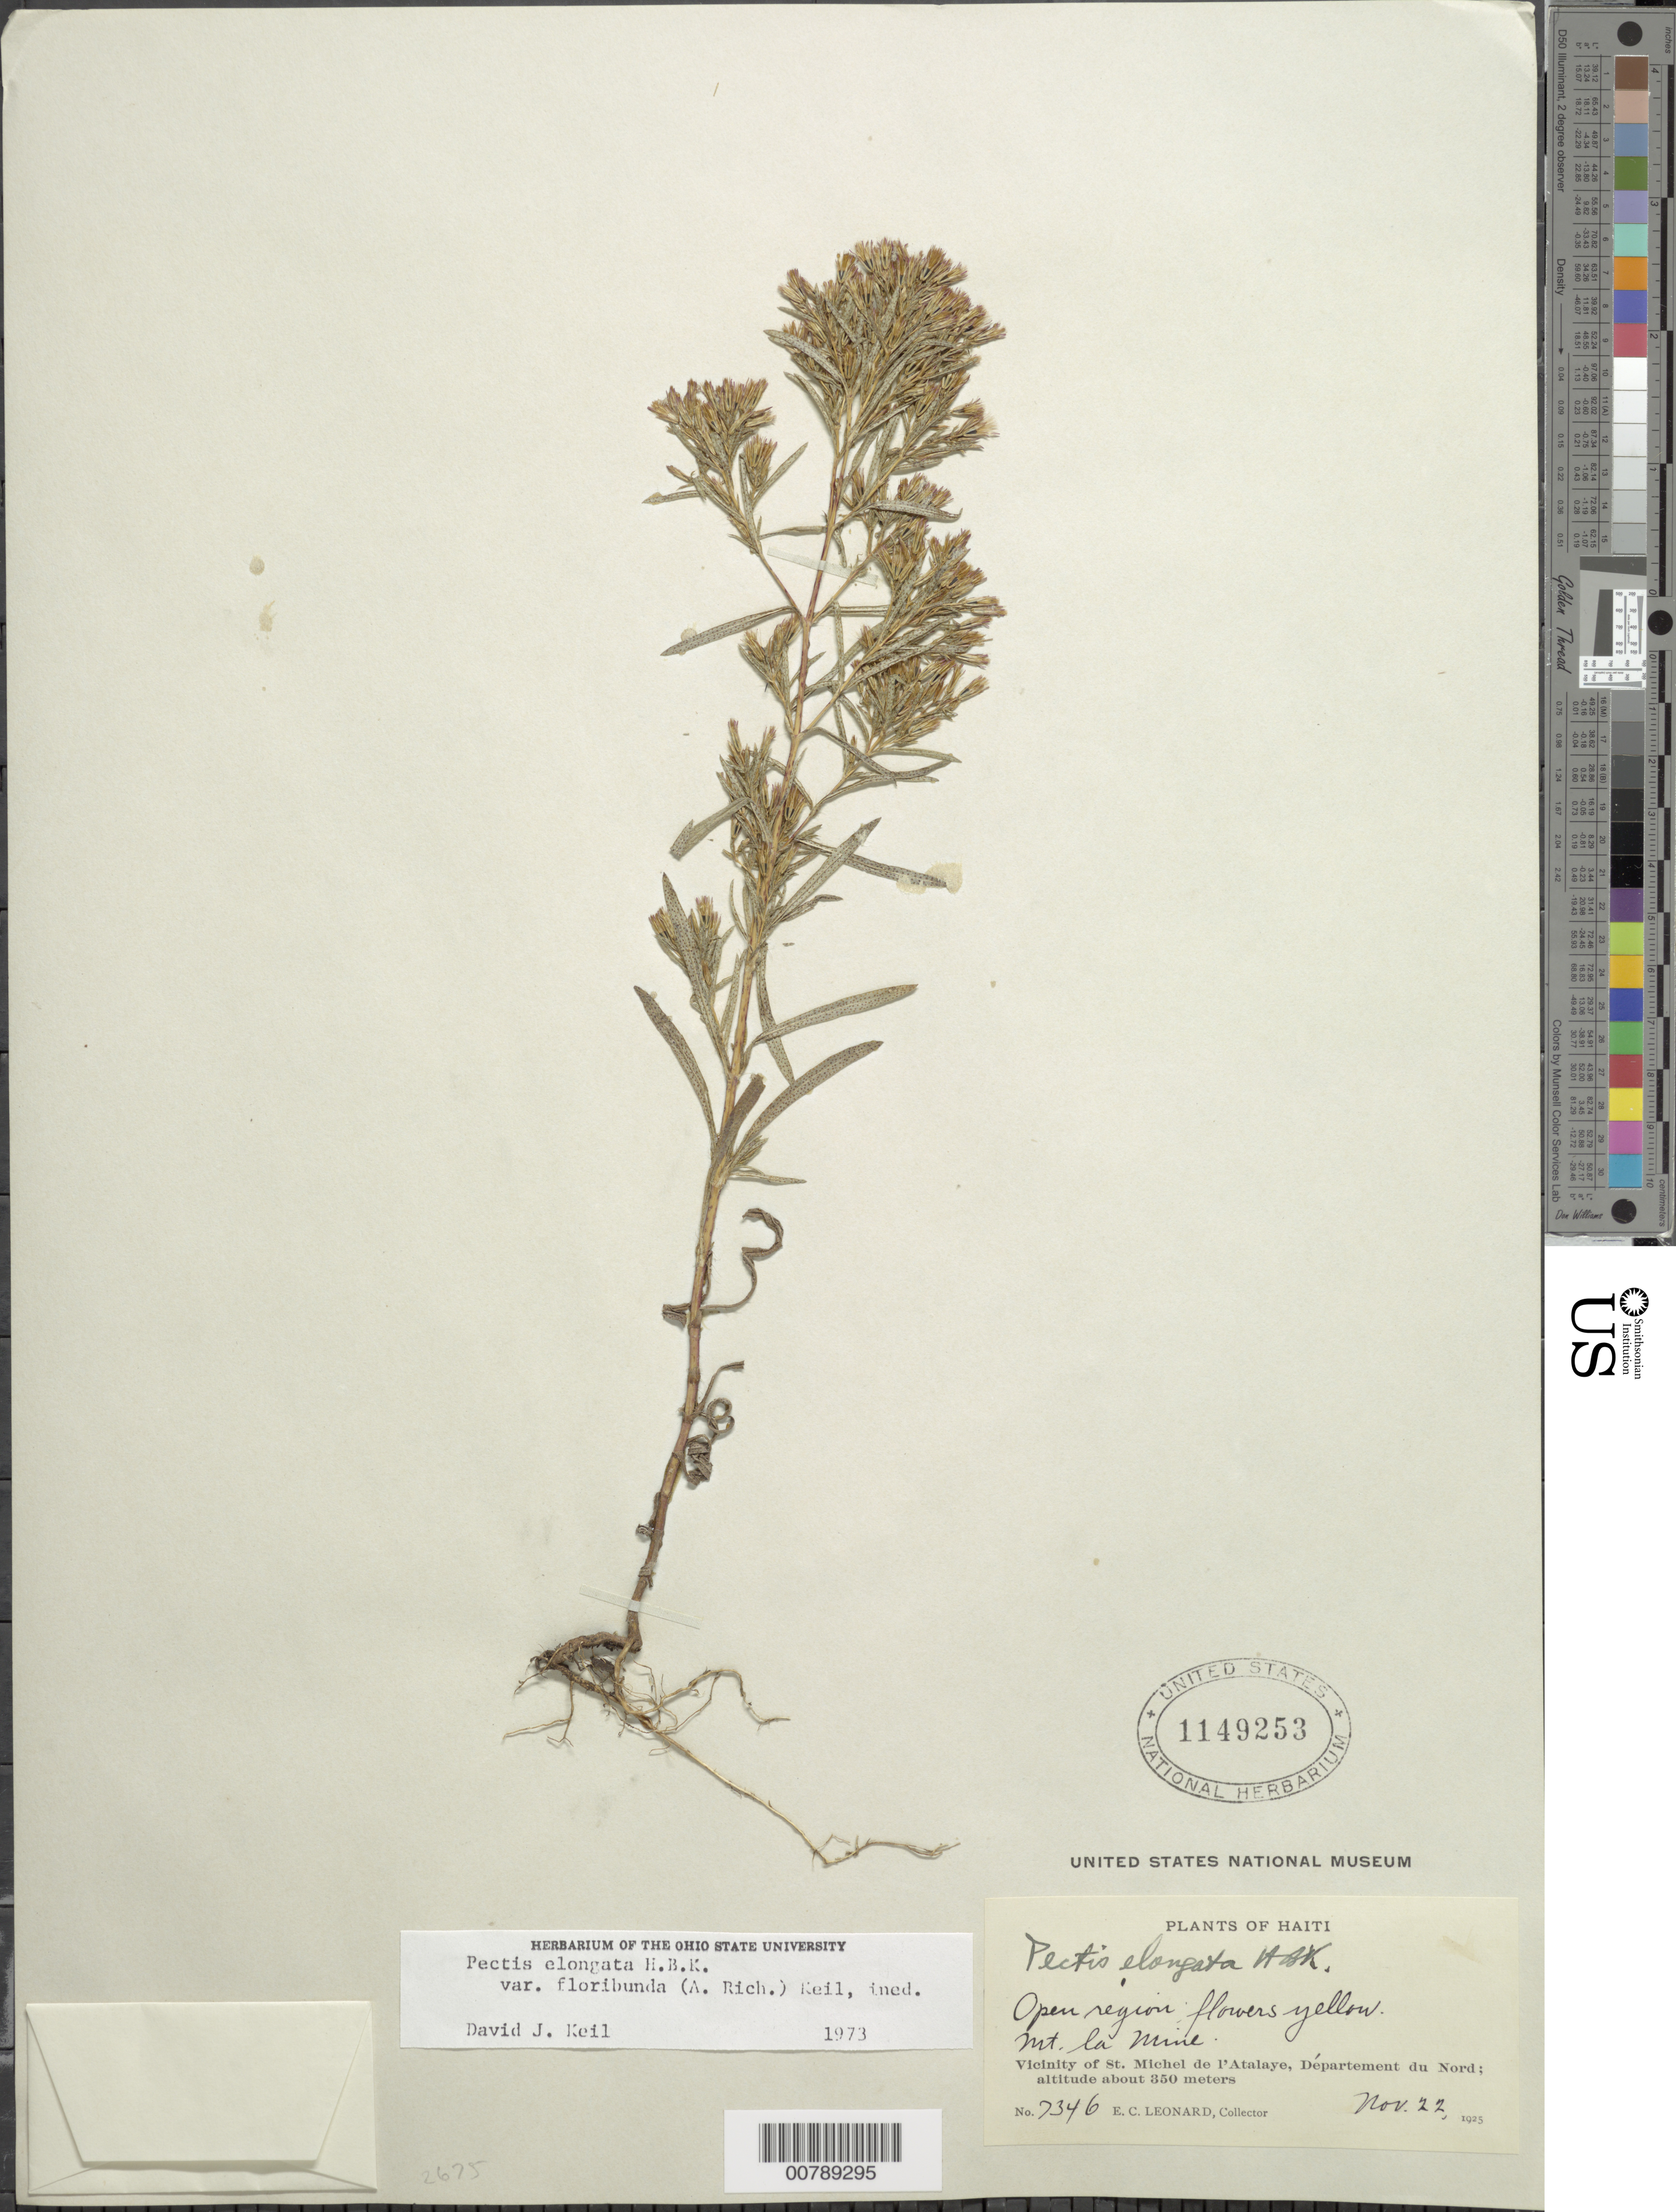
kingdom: Plantae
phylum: Tracheophyta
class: Magnoliopsida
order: Asterales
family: Asteraceae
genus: Pectis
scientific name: Pectis elongata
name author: Kunth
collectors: E. C. Leonard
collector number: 7346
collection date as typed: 22 Nov 1925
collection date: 1925-11-22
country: Haiti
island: Hispaniola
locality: Vicinity of St. Michel de l'Atalaye, Dèpartement du Nord. Open region. Mt. La Mine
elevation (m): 350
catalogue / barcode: US 1149253